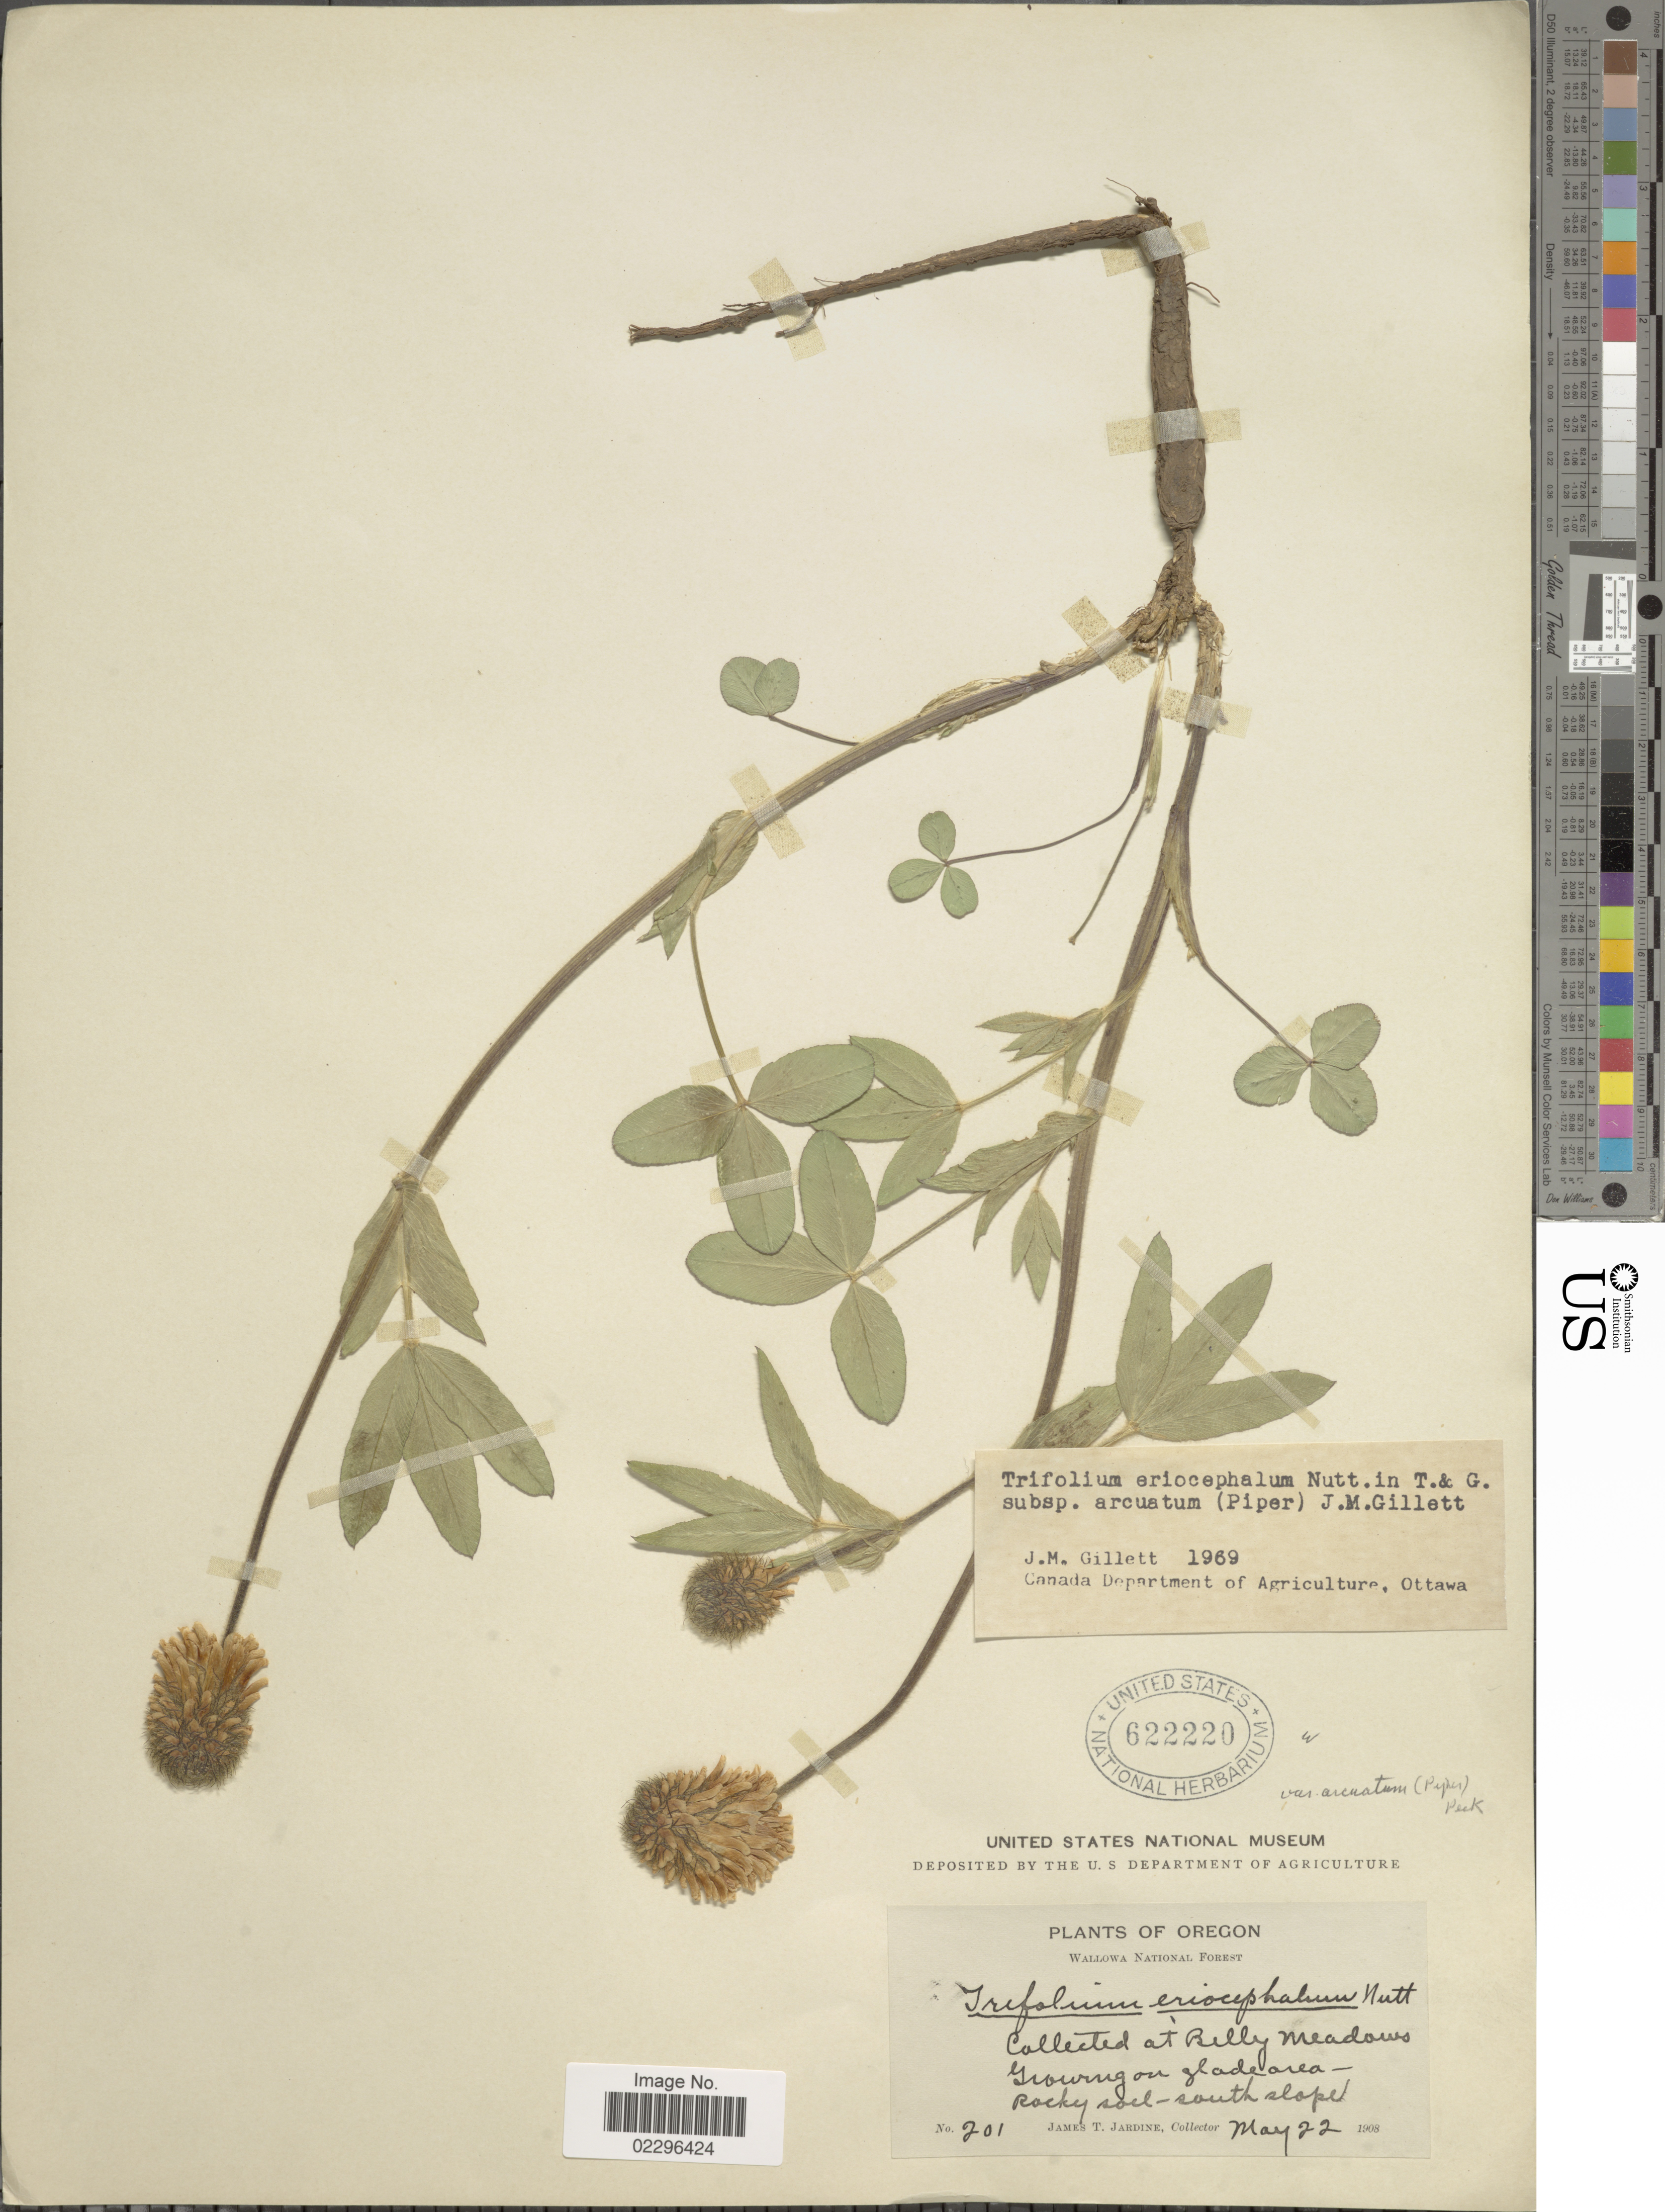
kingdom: Plantae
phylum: Tracheophyta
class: Magnoliopsida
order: Fabales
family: Fabaceae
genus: Trifolium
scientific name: Trifolium eriocephalum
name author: Nutt.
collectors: J. T. Jardine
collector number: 201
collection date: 1908-05-22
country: United States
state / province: Oregon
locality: Wallowa National Forest, At Belly Meadows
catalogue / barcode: US 622220